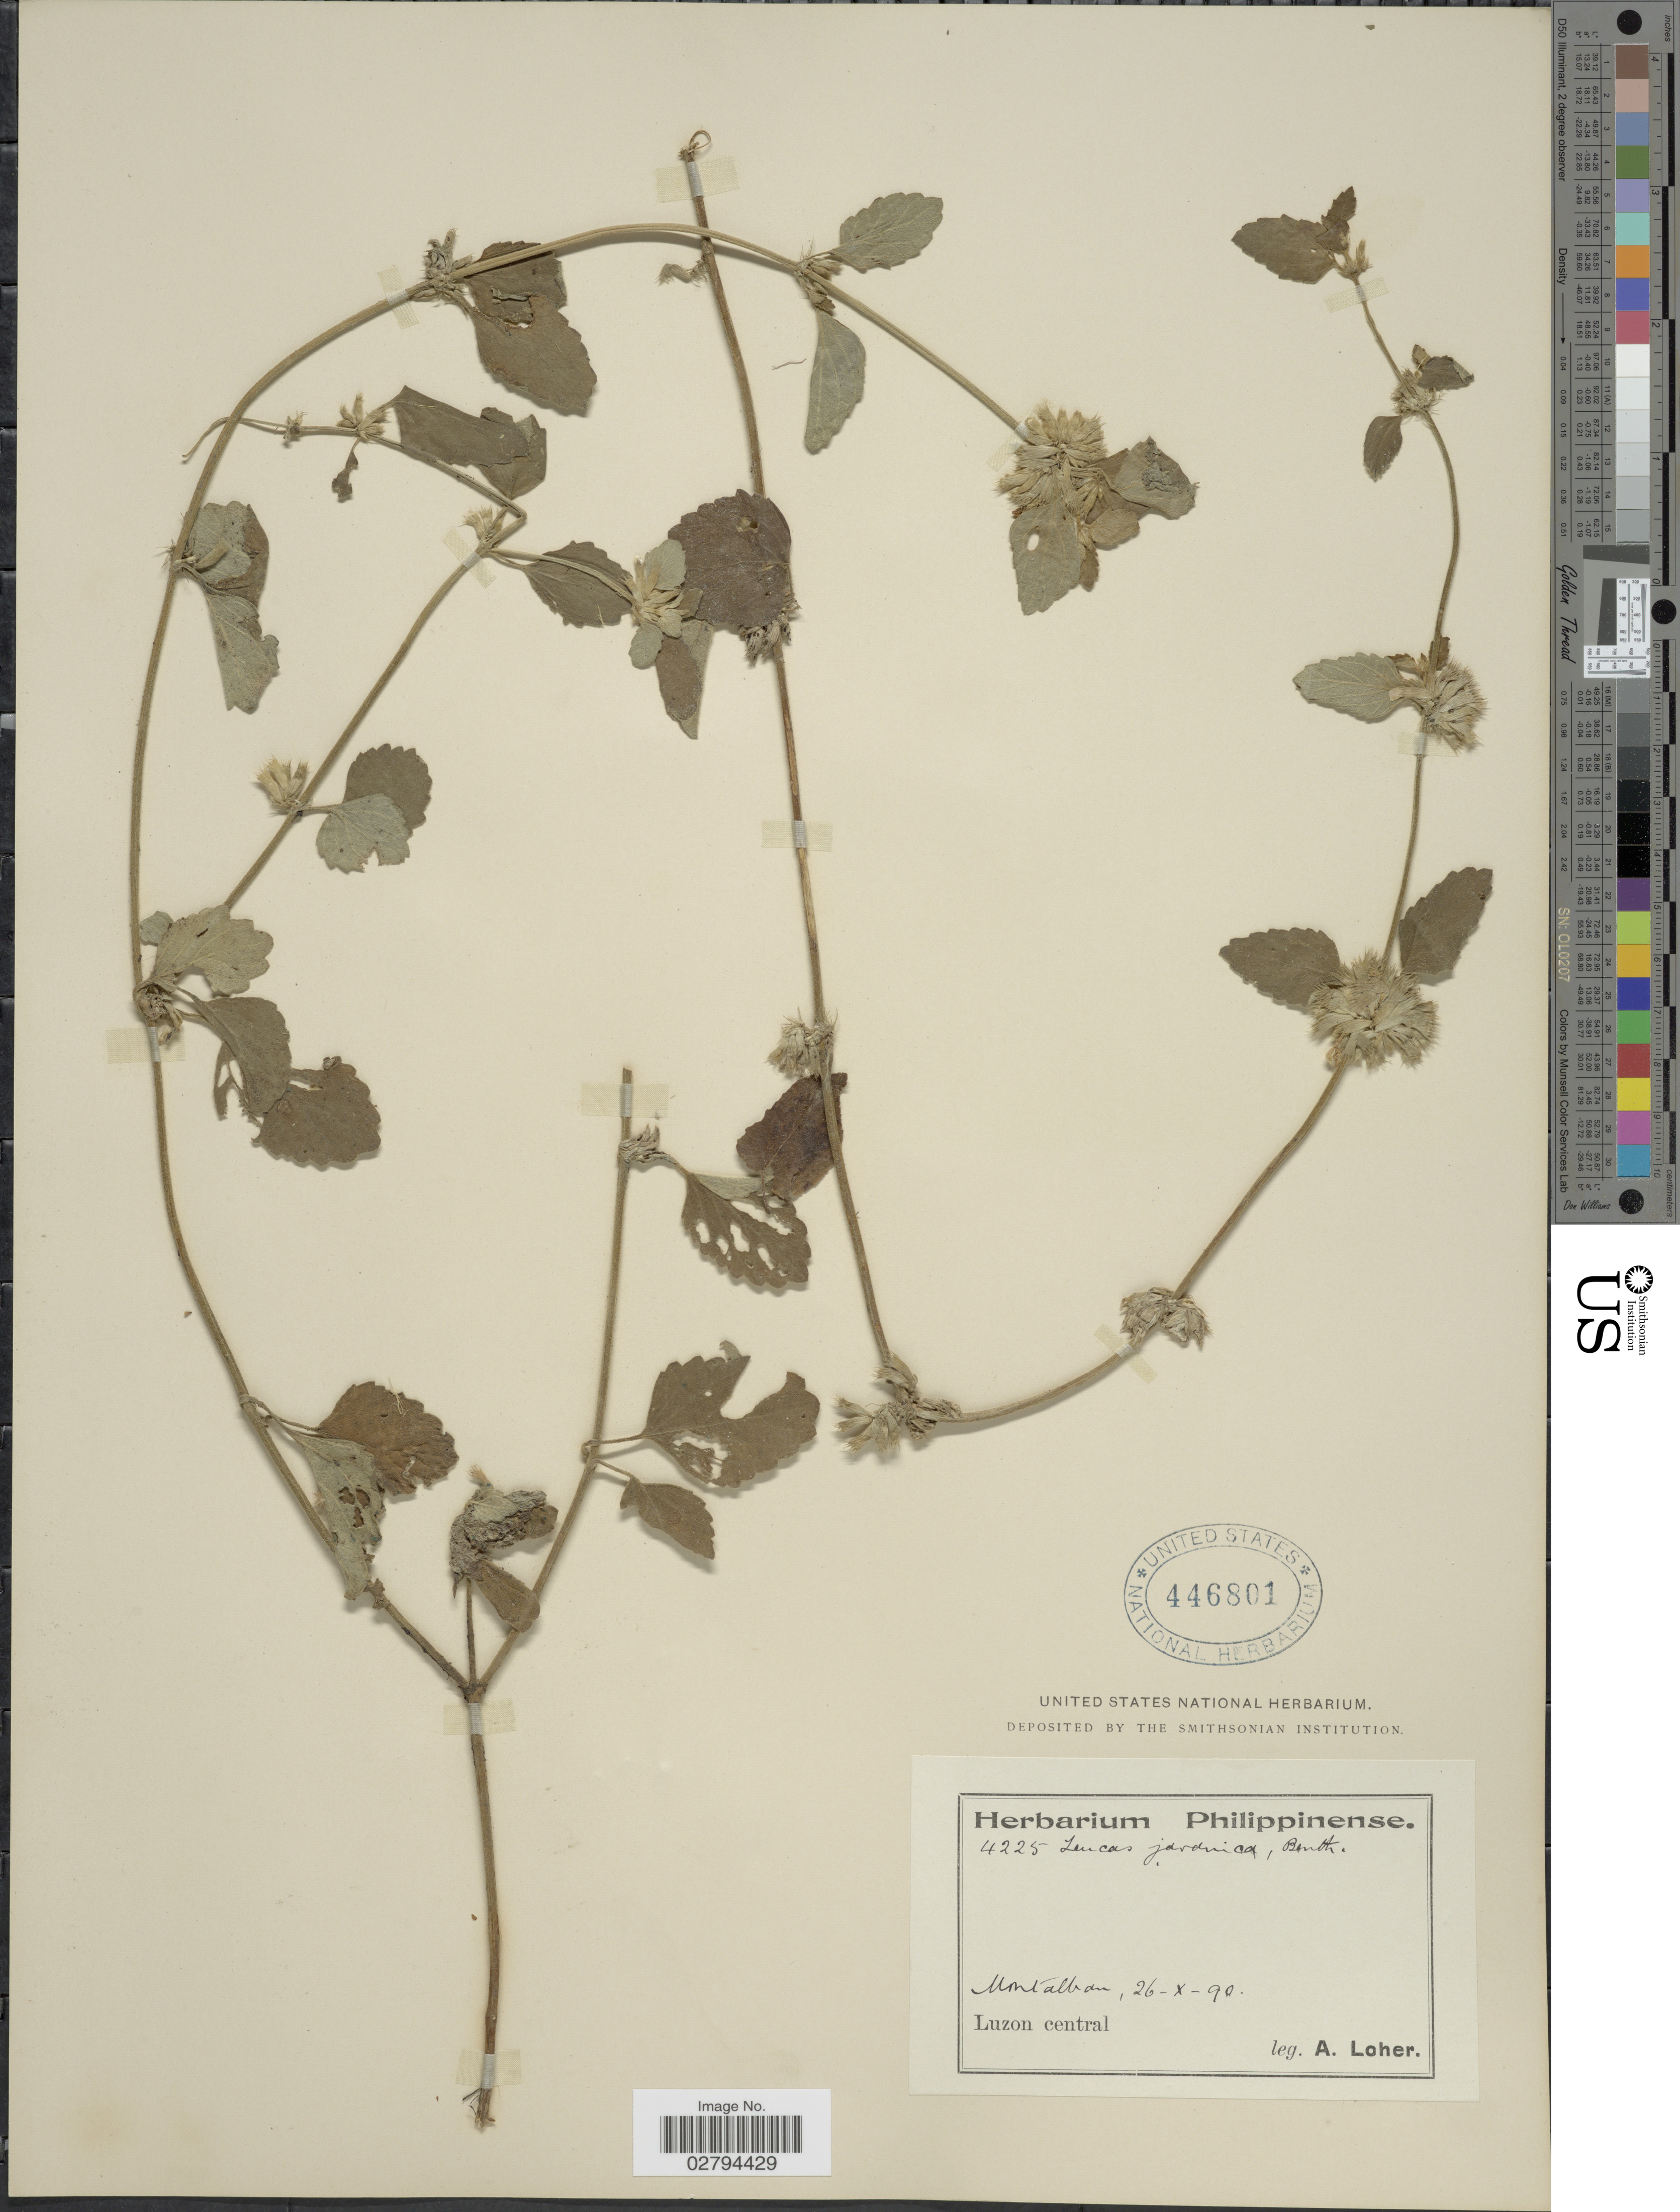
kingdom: Plantae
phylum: Tracheophyta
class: Magnoliopsida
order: Lamiales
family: Lamiaceae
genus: Leucas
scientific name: Leucas javanica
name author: Benth.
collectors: A. Loher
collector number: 4225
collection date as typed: Transcribed d/m/y: 26/10/90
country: Philippines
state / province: Central Luzon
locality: Montalban. Luzon central.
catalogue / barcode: US 446801